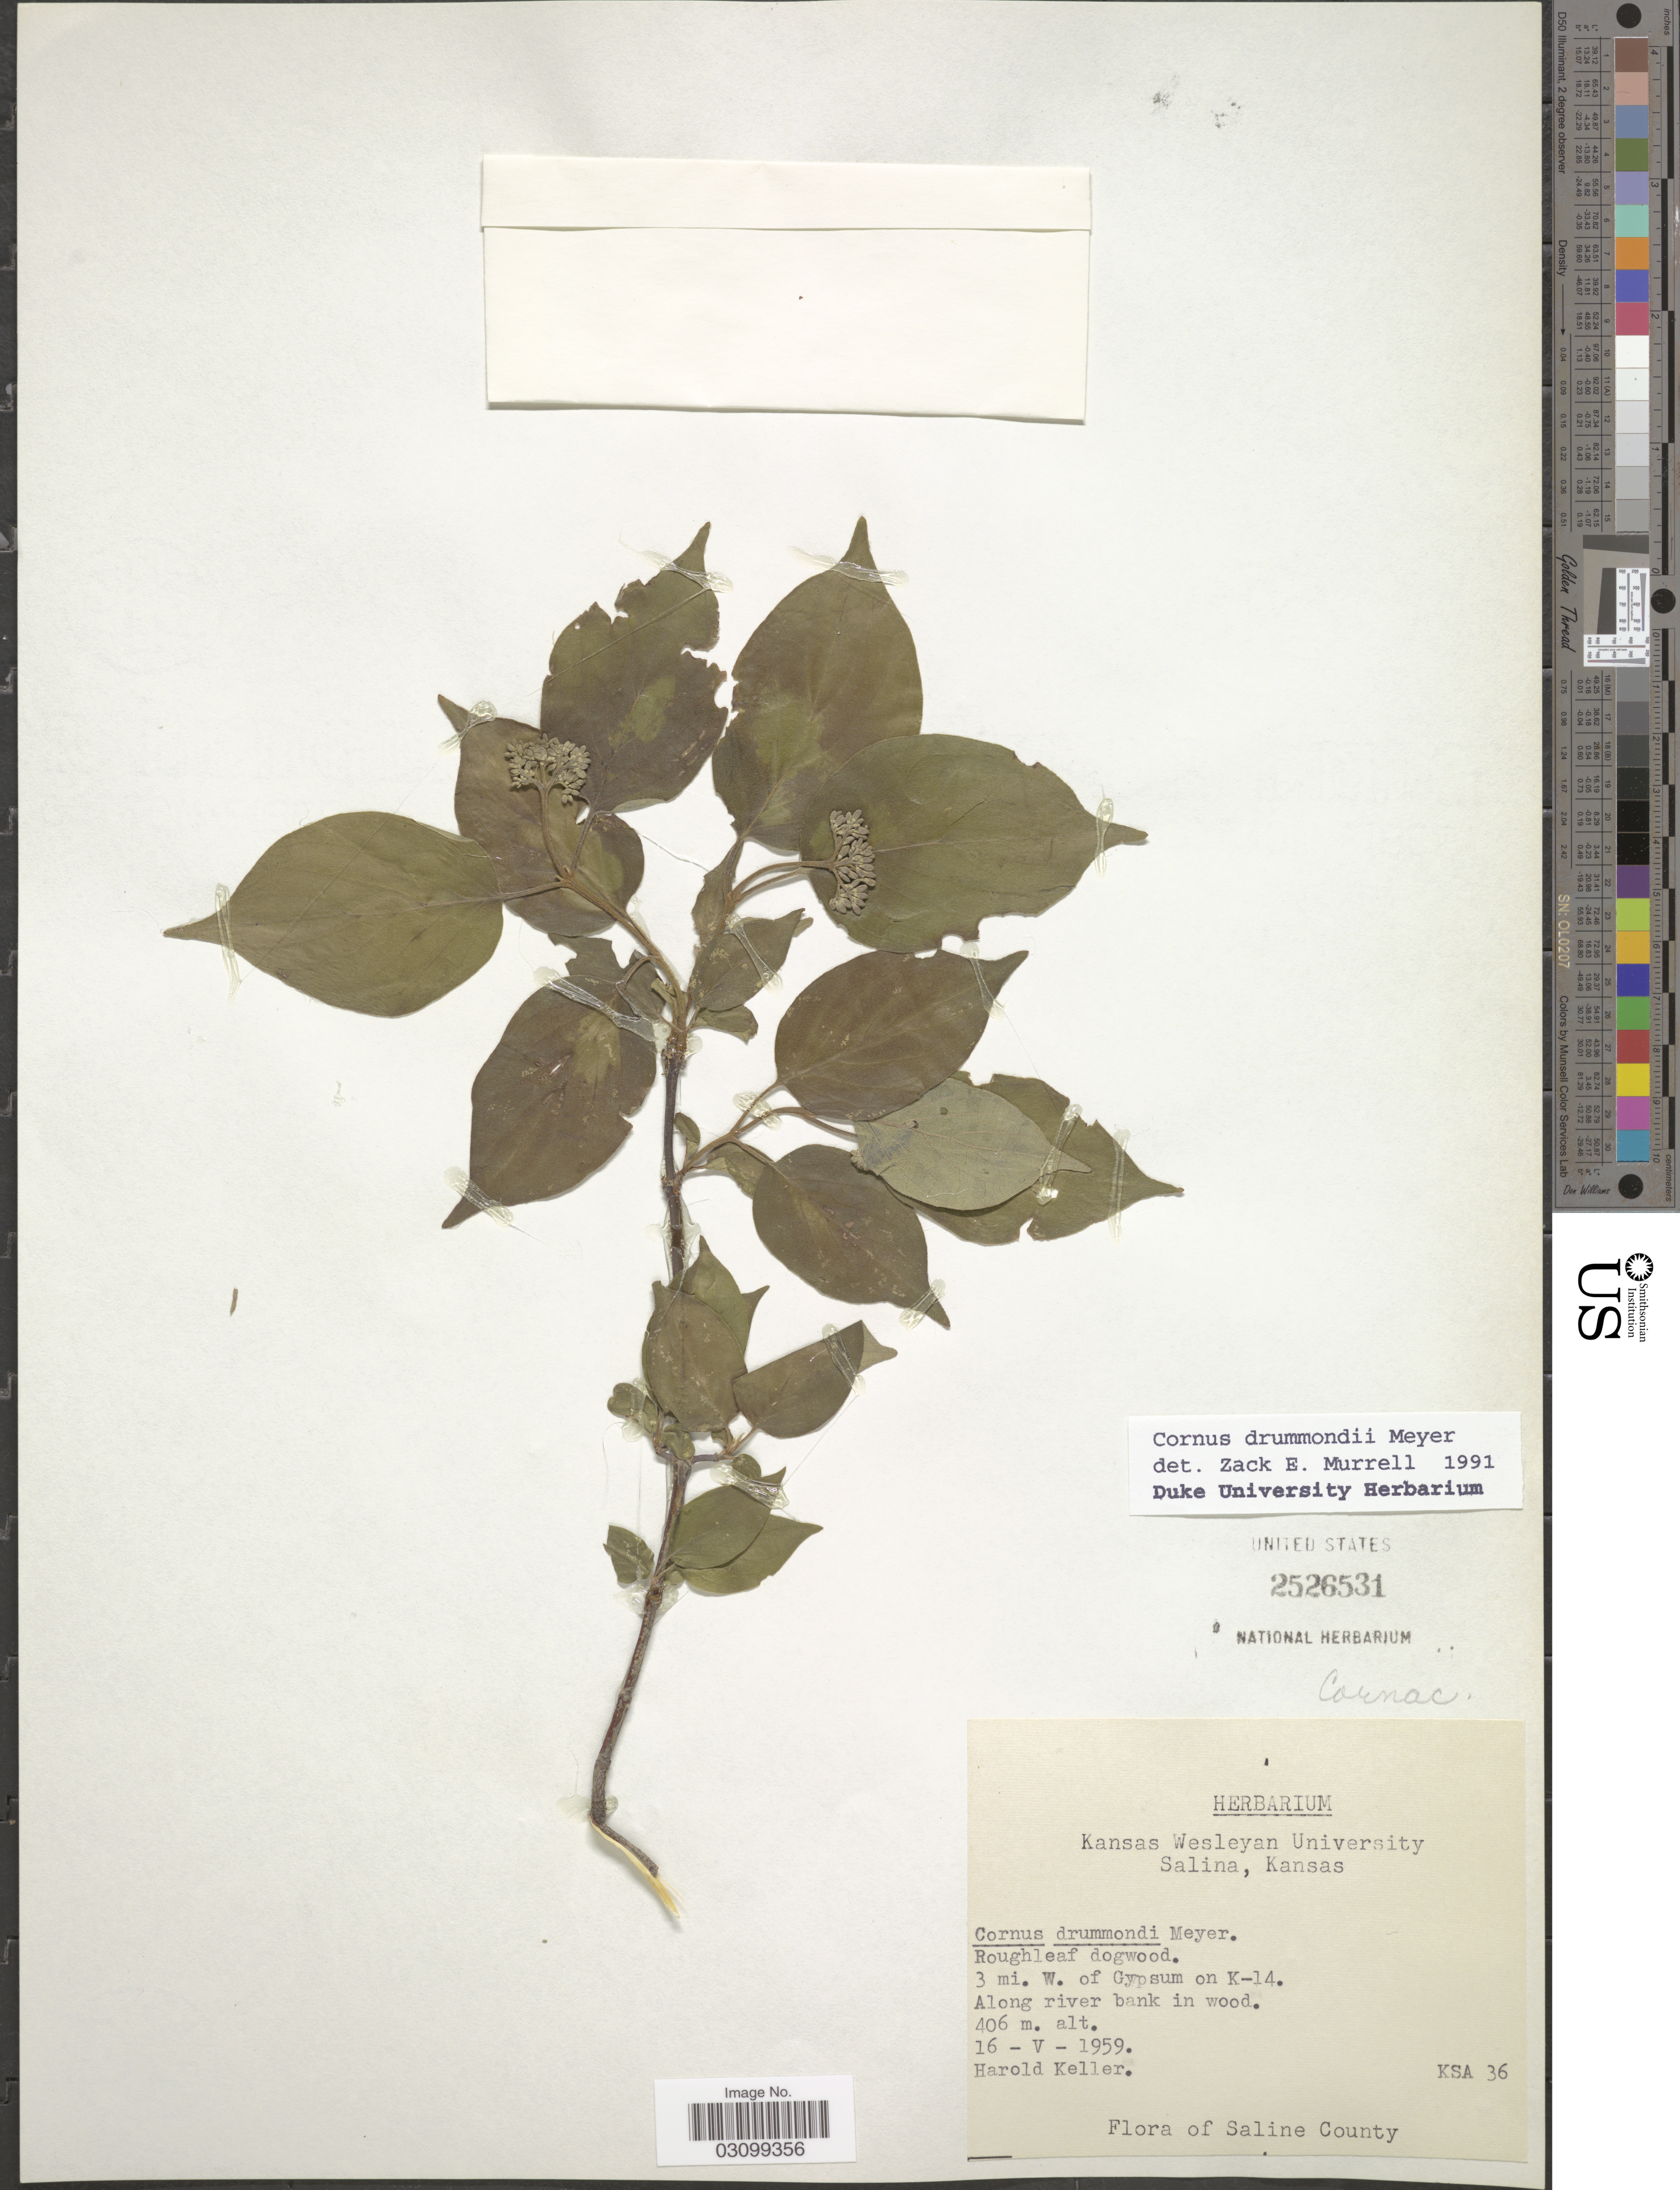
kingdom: Plantae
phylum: Tracheophyta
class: Magnoliopsida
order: Cornales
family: Cornaceae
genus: Cornus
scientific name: Cornus drummondii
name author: C.A. Mey.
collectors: H. Keller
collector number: KSA36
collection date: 1959-05-16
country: United States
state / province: Kansas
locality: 3 mi. W. of Gypsum on K-14. Saline County.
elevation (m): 406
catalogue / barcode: US 2526531